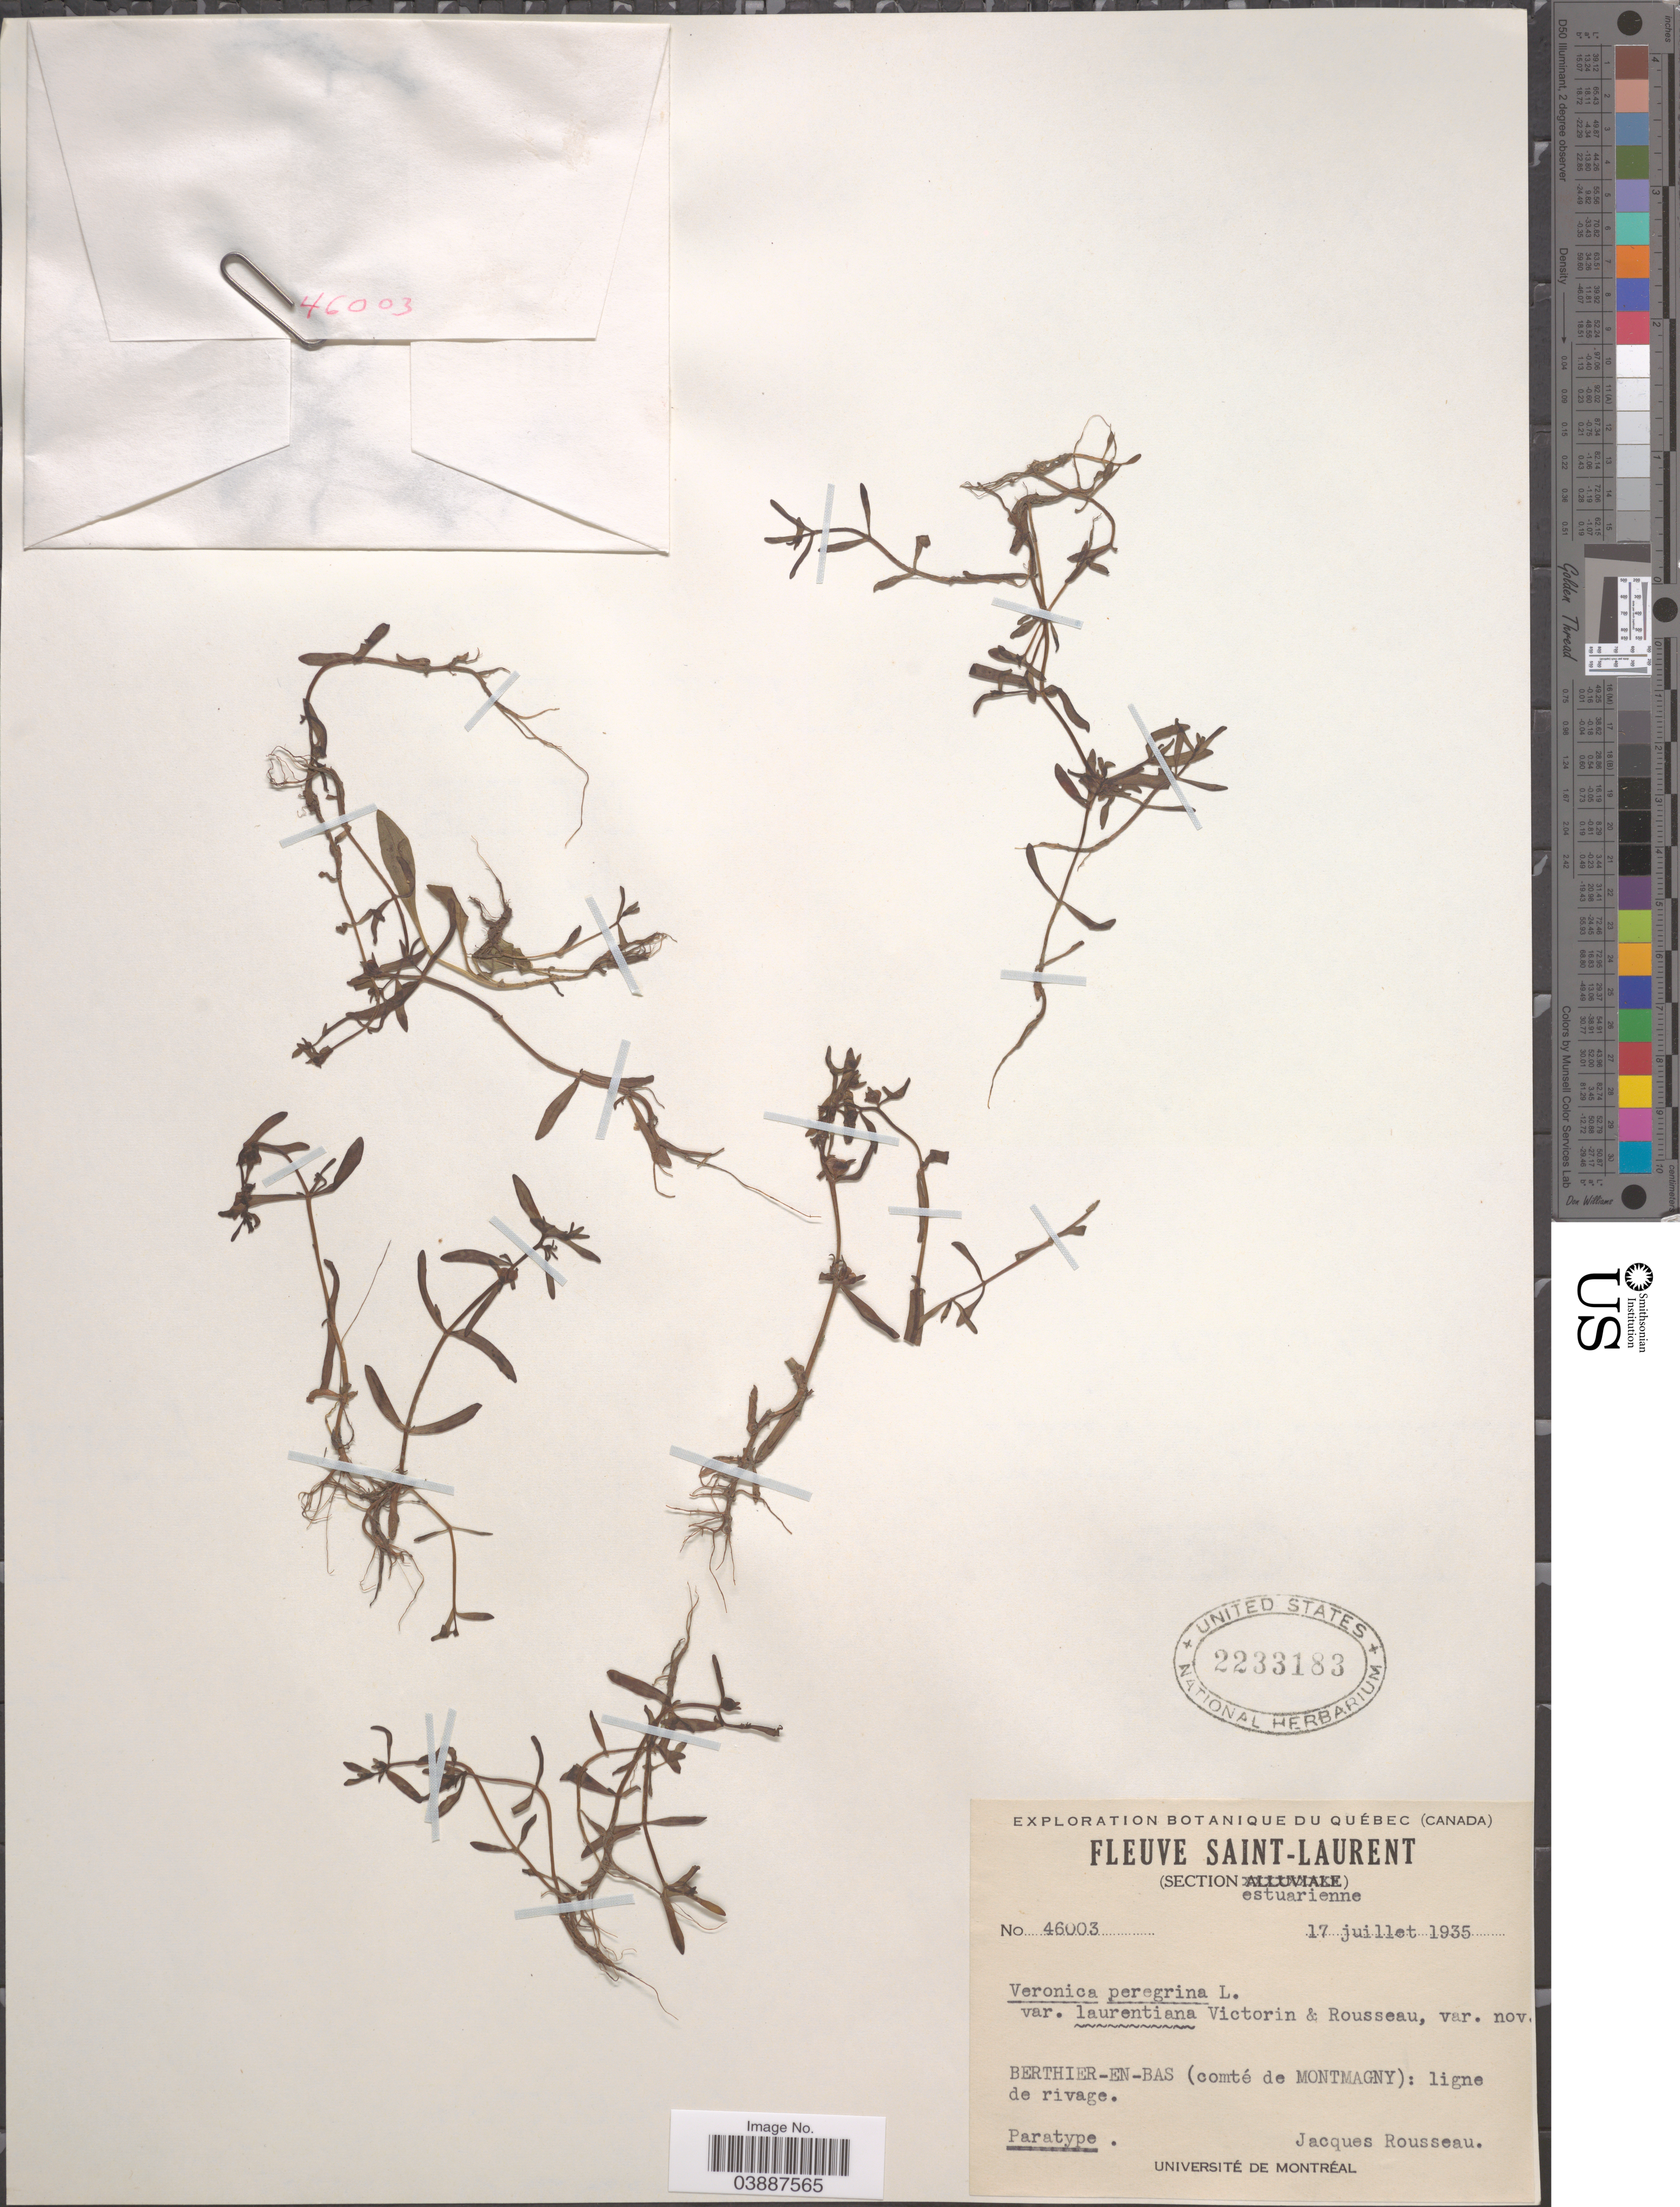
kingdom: Plantae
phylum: Tracheophyta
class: Magnoliopsida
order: Lamiales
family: Plantaginaceae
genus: Veronica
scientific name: Veronica peregrina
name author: L.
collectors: J. Rousseau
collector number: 46003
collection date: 1935-07-17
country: Canada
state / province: Quebec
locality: Fleuve Saint-Laurent. (Section estuarienne). Berthier-en-Bas (comté de Montmagny): ligne de rivage.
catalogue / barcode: US 2233183